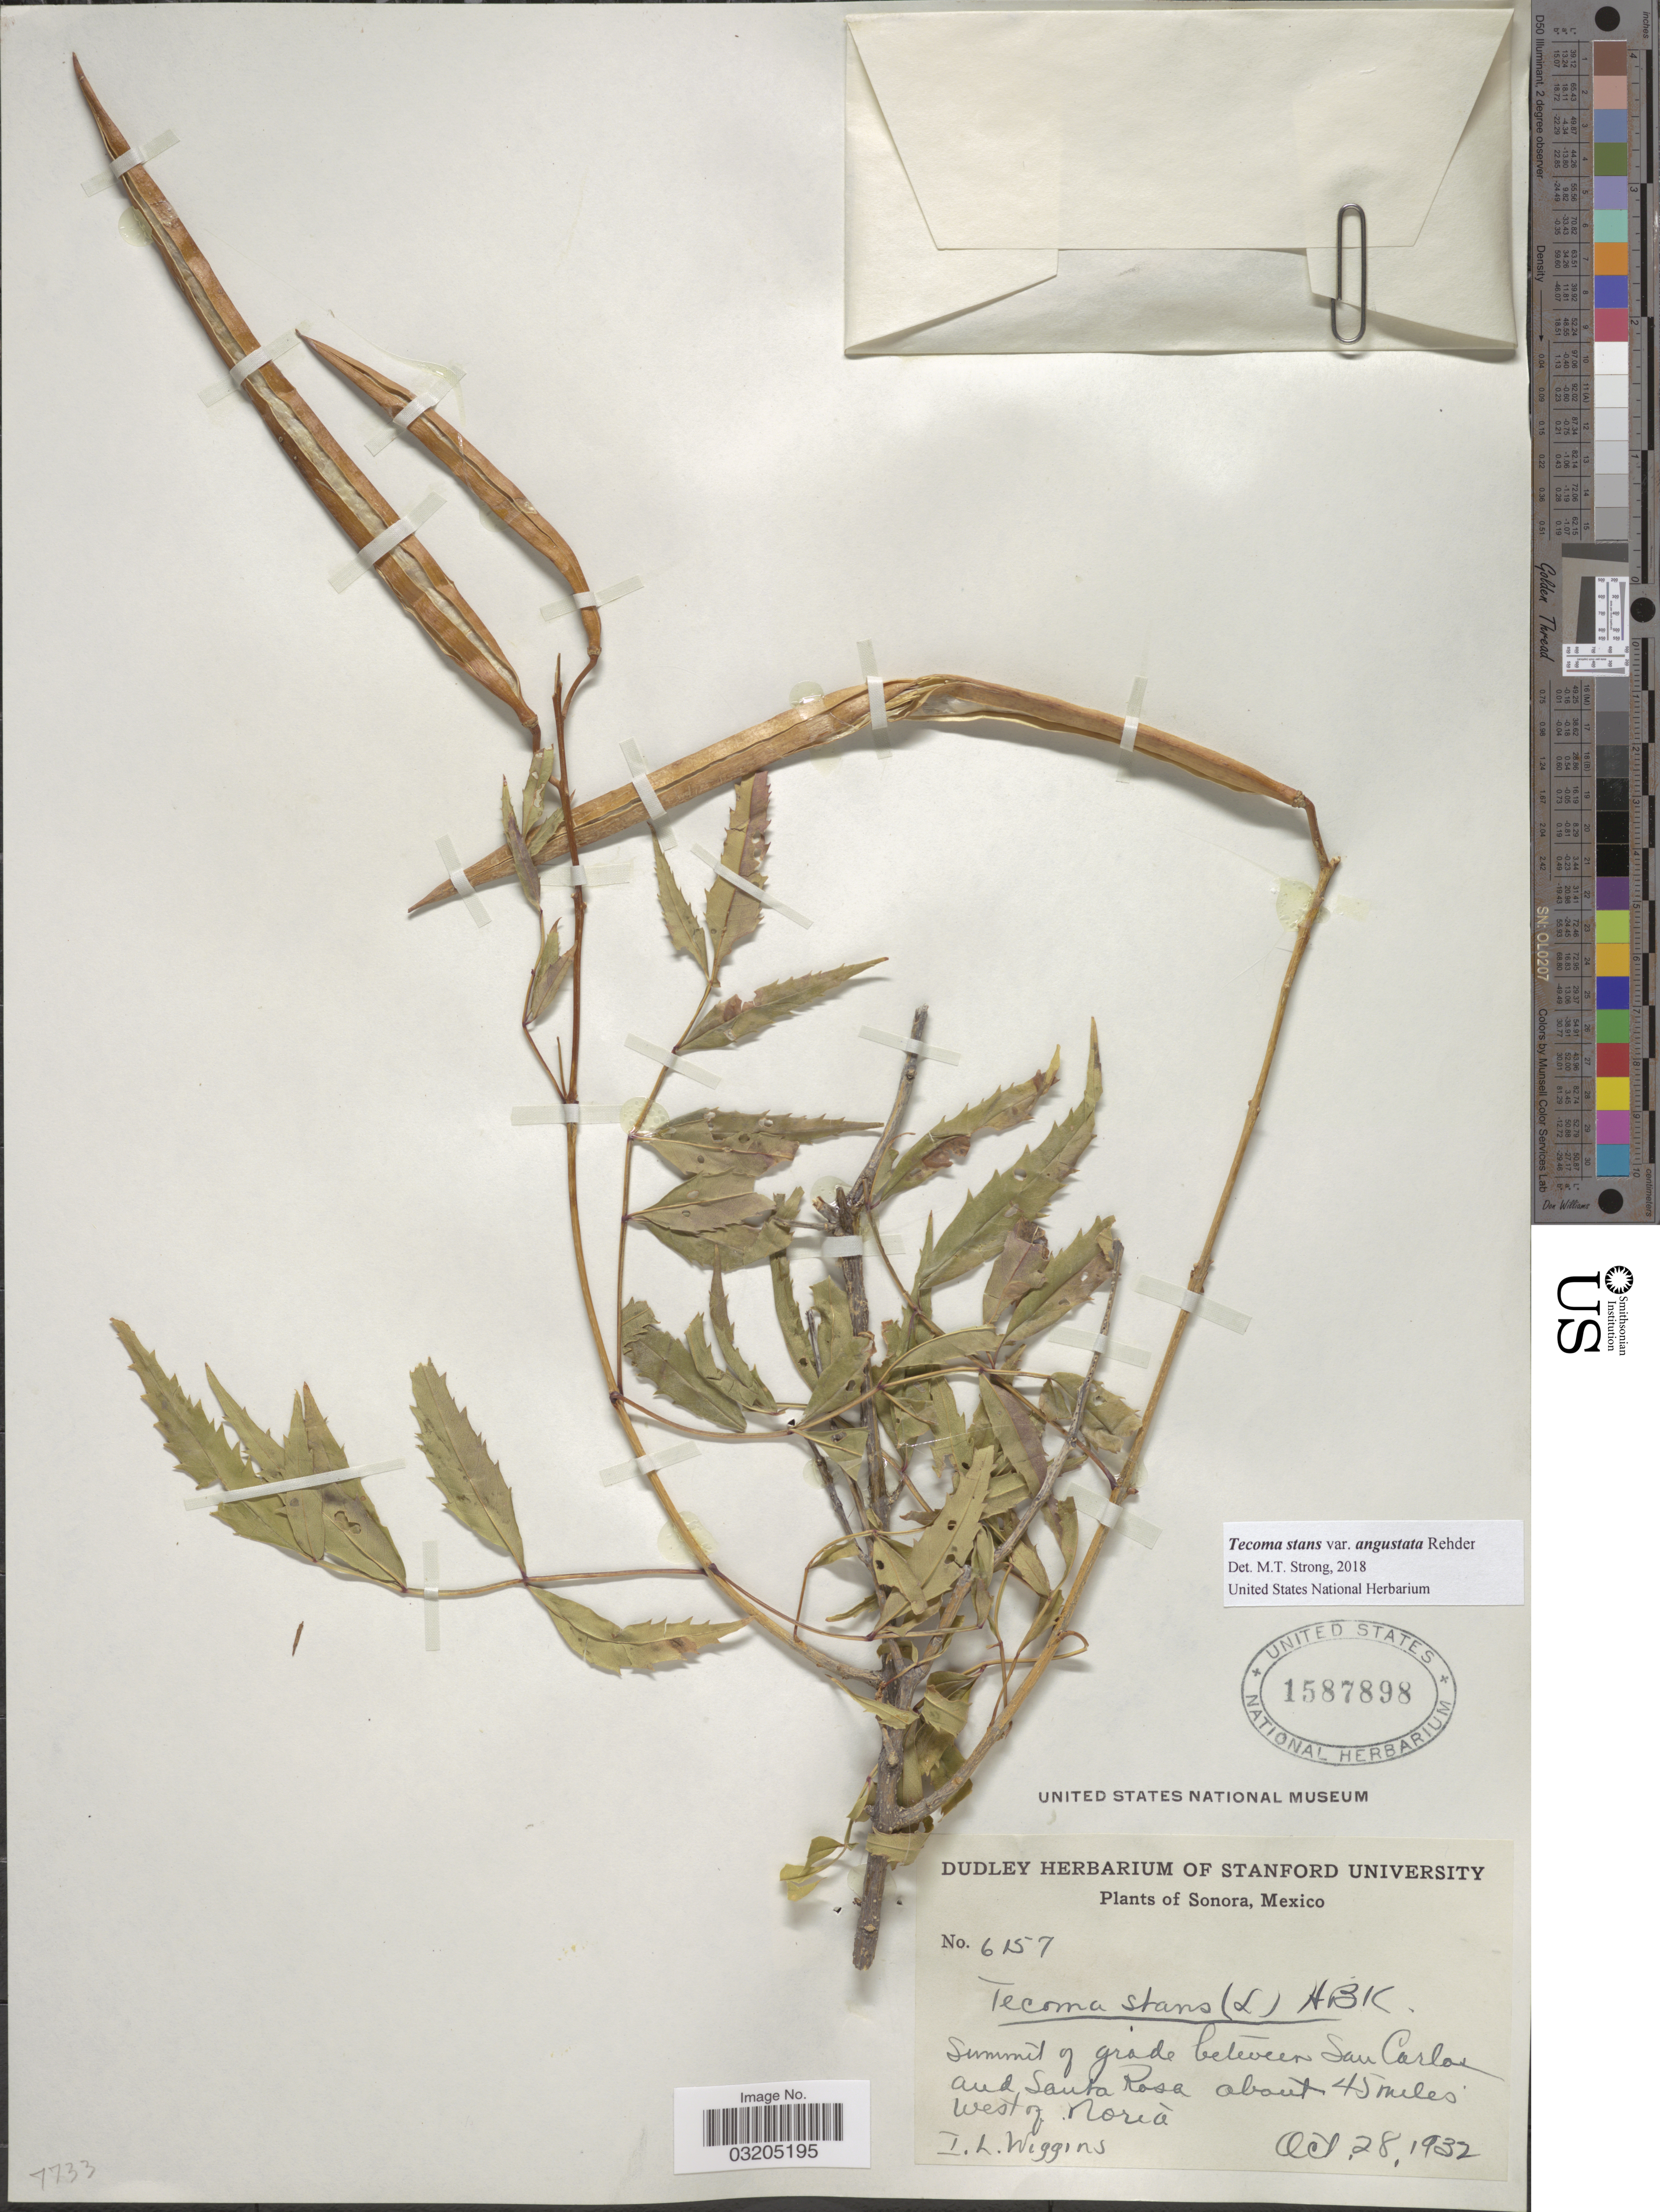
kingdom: Plantae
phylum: Tracheophyta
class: Magnoliopsida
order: Lamiales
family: Bignoniaceae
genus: Tecoma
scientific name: Tecoma stans var. angustata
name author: Rehder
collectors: I. L. Wiggins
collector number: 6157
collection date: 1932-10-28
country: Mexico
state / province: Sonora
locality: Summit of grade between San Carlos and Santa Rosa about 45 miles west of Noria.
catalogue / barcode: US 1587898